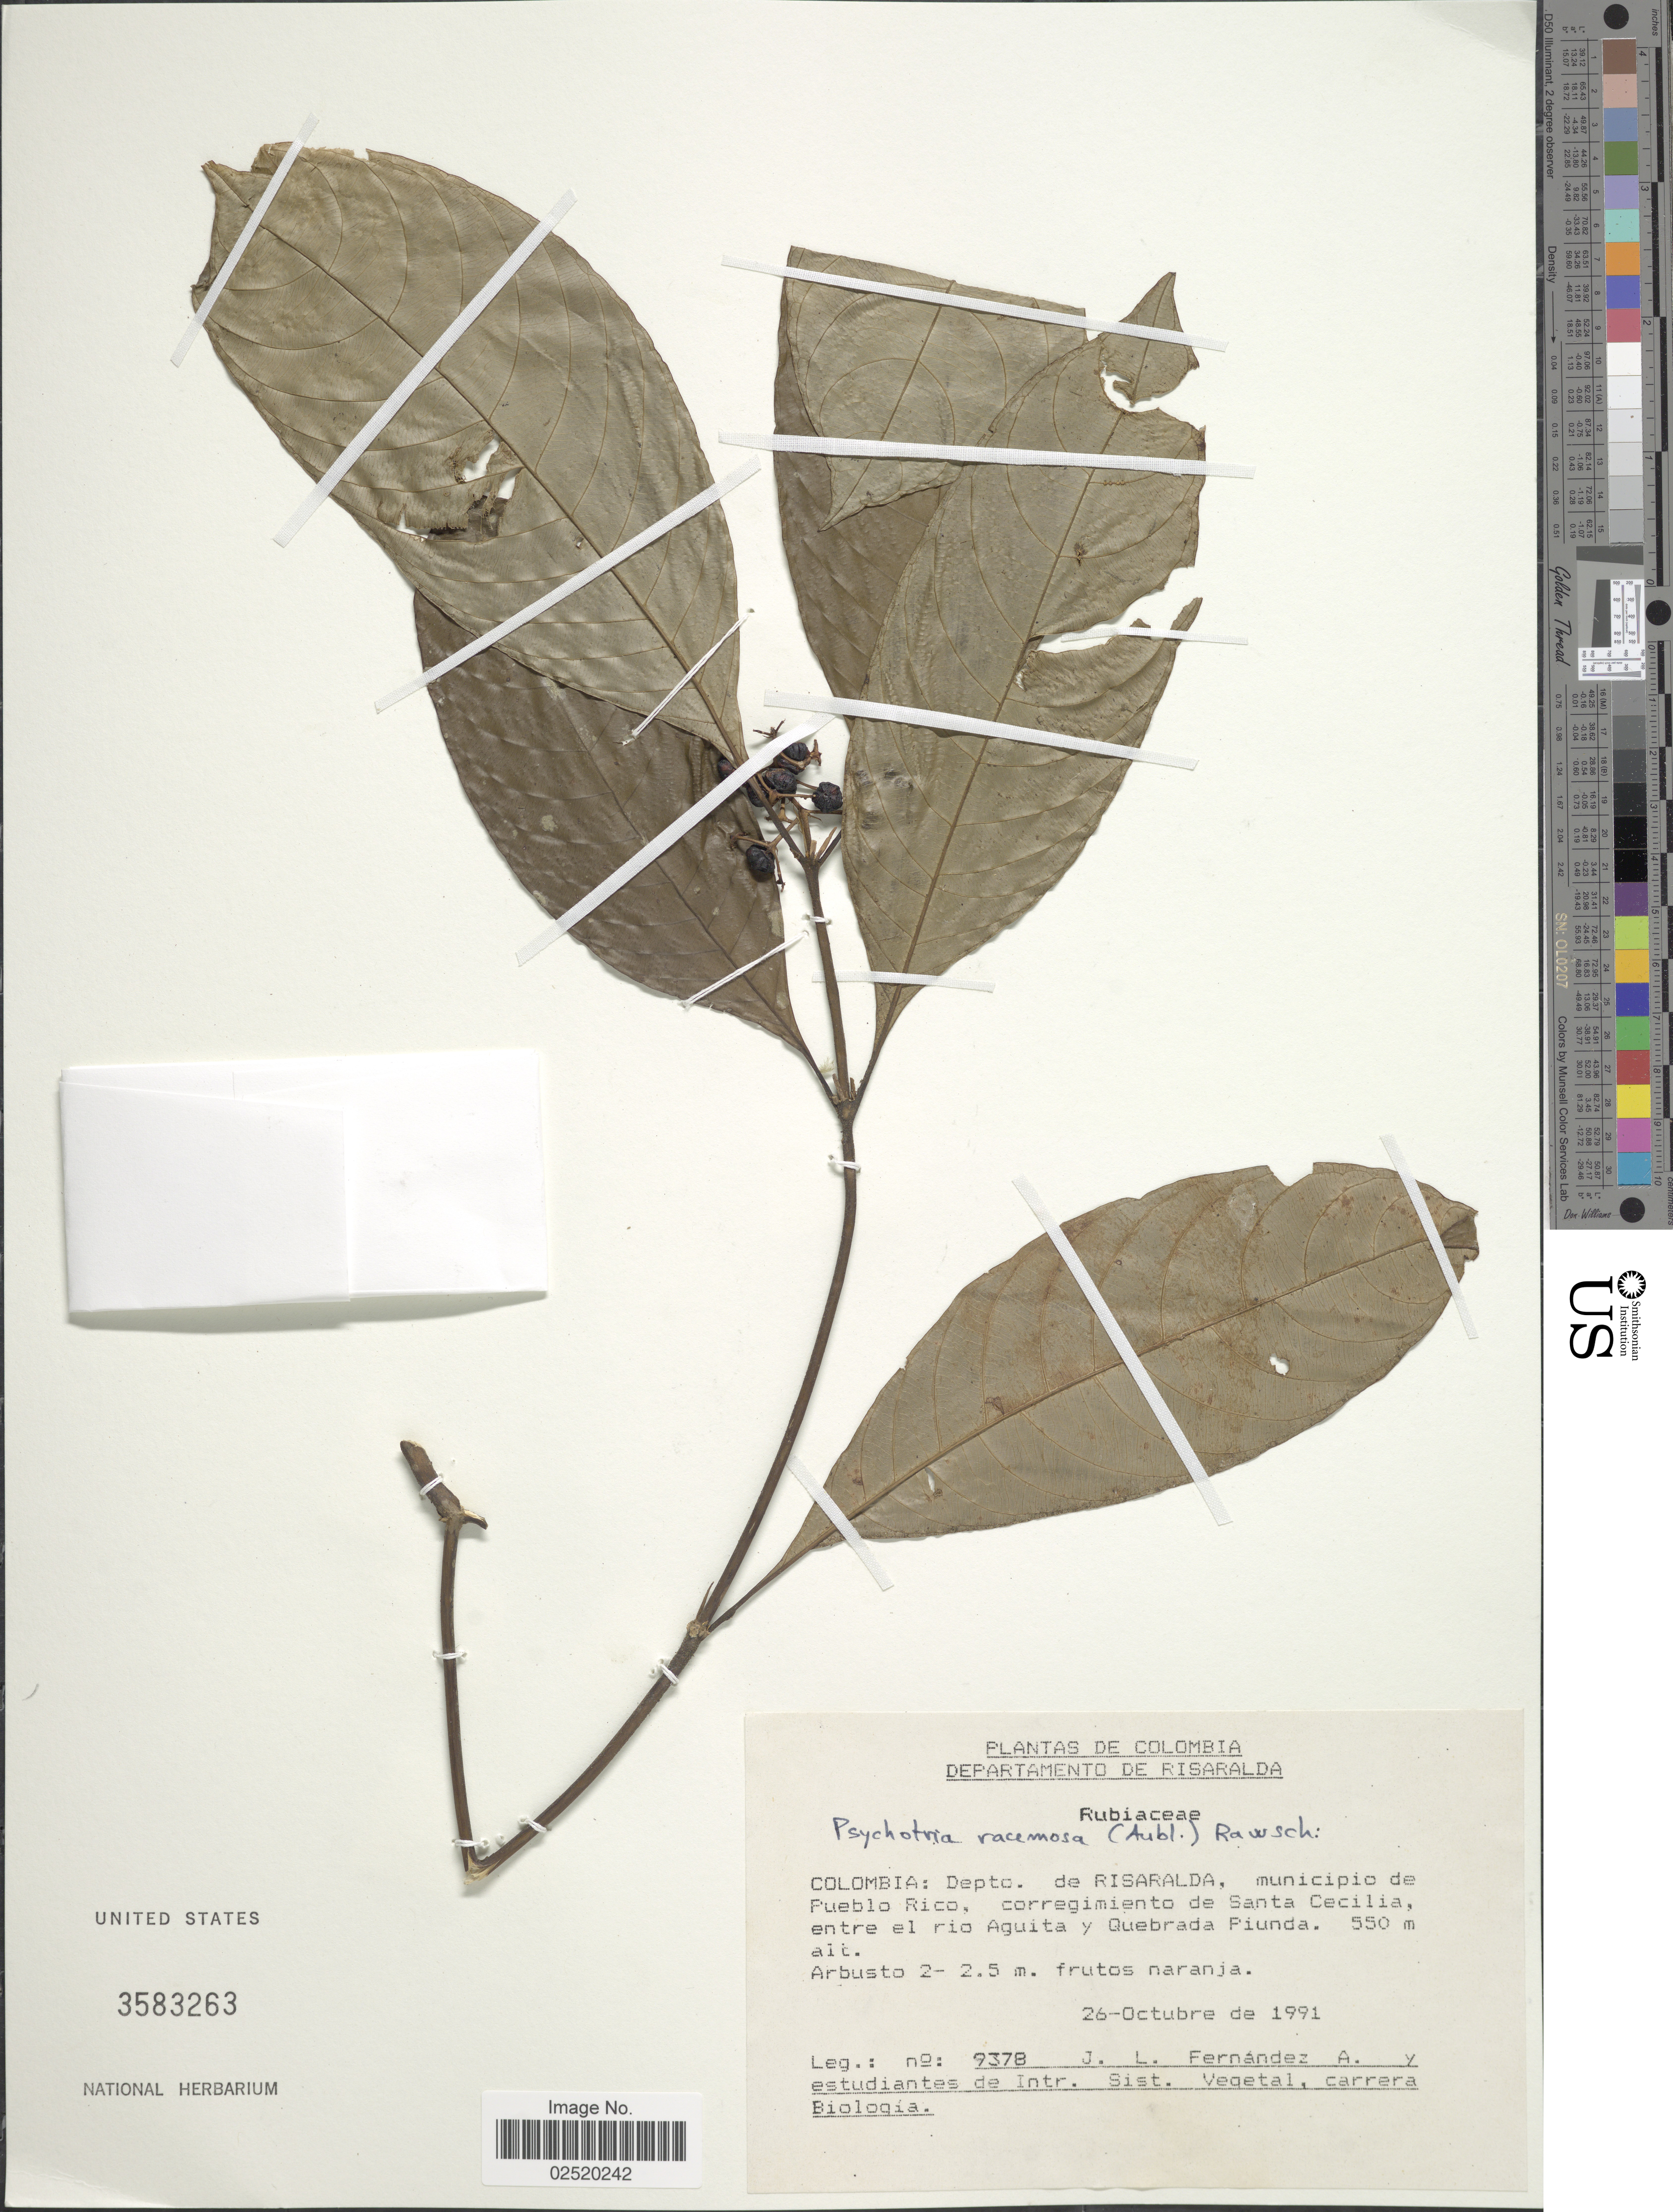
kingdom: Plantae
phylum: Tracheophyta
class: Magnoliopsida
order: Gentianales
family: Rubiaceae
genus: Psychotria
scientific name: Psychotria racemosa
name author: Rich.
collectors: J. Fernandez & Estudiantes de Introducc. Sistem. Vegetal.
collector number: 9378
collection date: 1991-10-26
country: Colombia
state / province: Risaralda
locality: Depto. de Risaralda, municipio de Pueblo Rico, corregimiento de Santa Cecilia, entre el rio Aguita y Quebrada Piunda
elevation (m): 550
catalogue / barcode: US 3583263